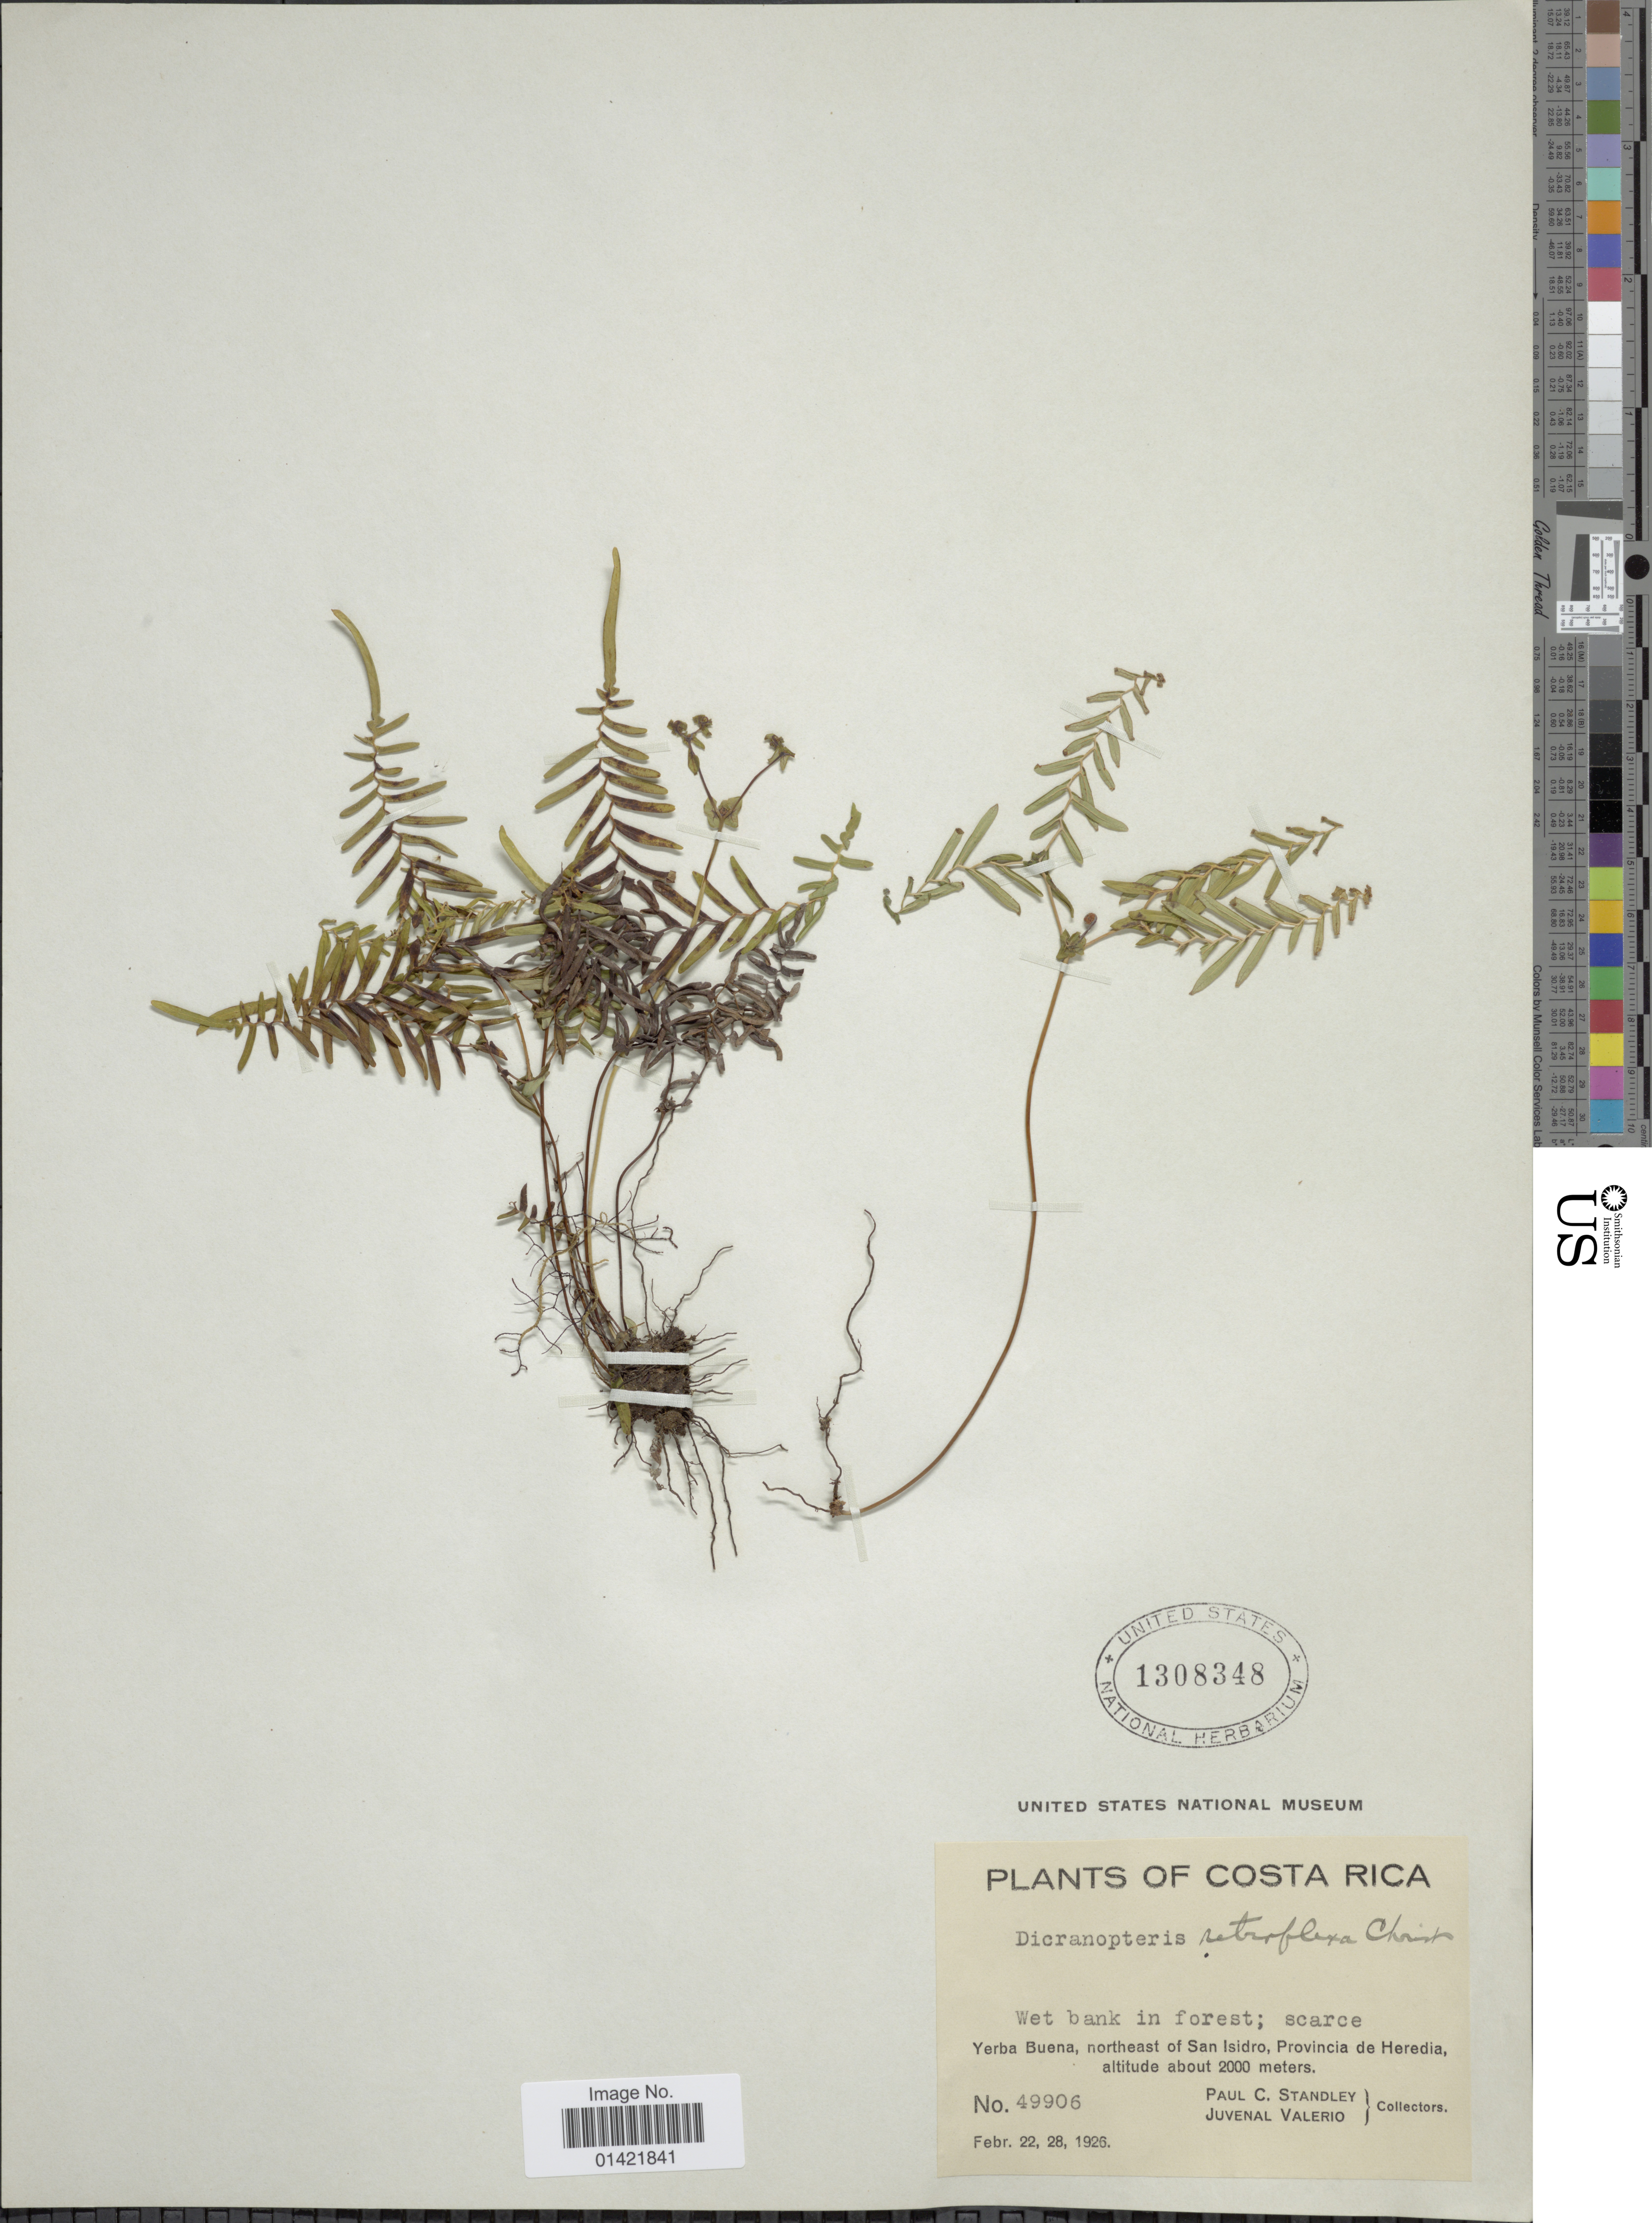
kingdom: Plantae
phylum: Tracheophyta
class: Polypodiopsida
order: Gleicheniales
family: Gleicheniaceae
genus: Sticherus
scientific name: Sticherus retroflexus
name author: (Bornm. ex Christ) Copel.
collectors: P. C. Standley & J. Valerio R.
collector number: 49906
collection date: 1926-02-22/1926-02-28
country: Costa Rica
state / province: Heredia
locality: Yerba Buena, northeast of San Isidro. Provincia de Heredia.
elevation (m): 2000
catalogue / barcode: US 1308348